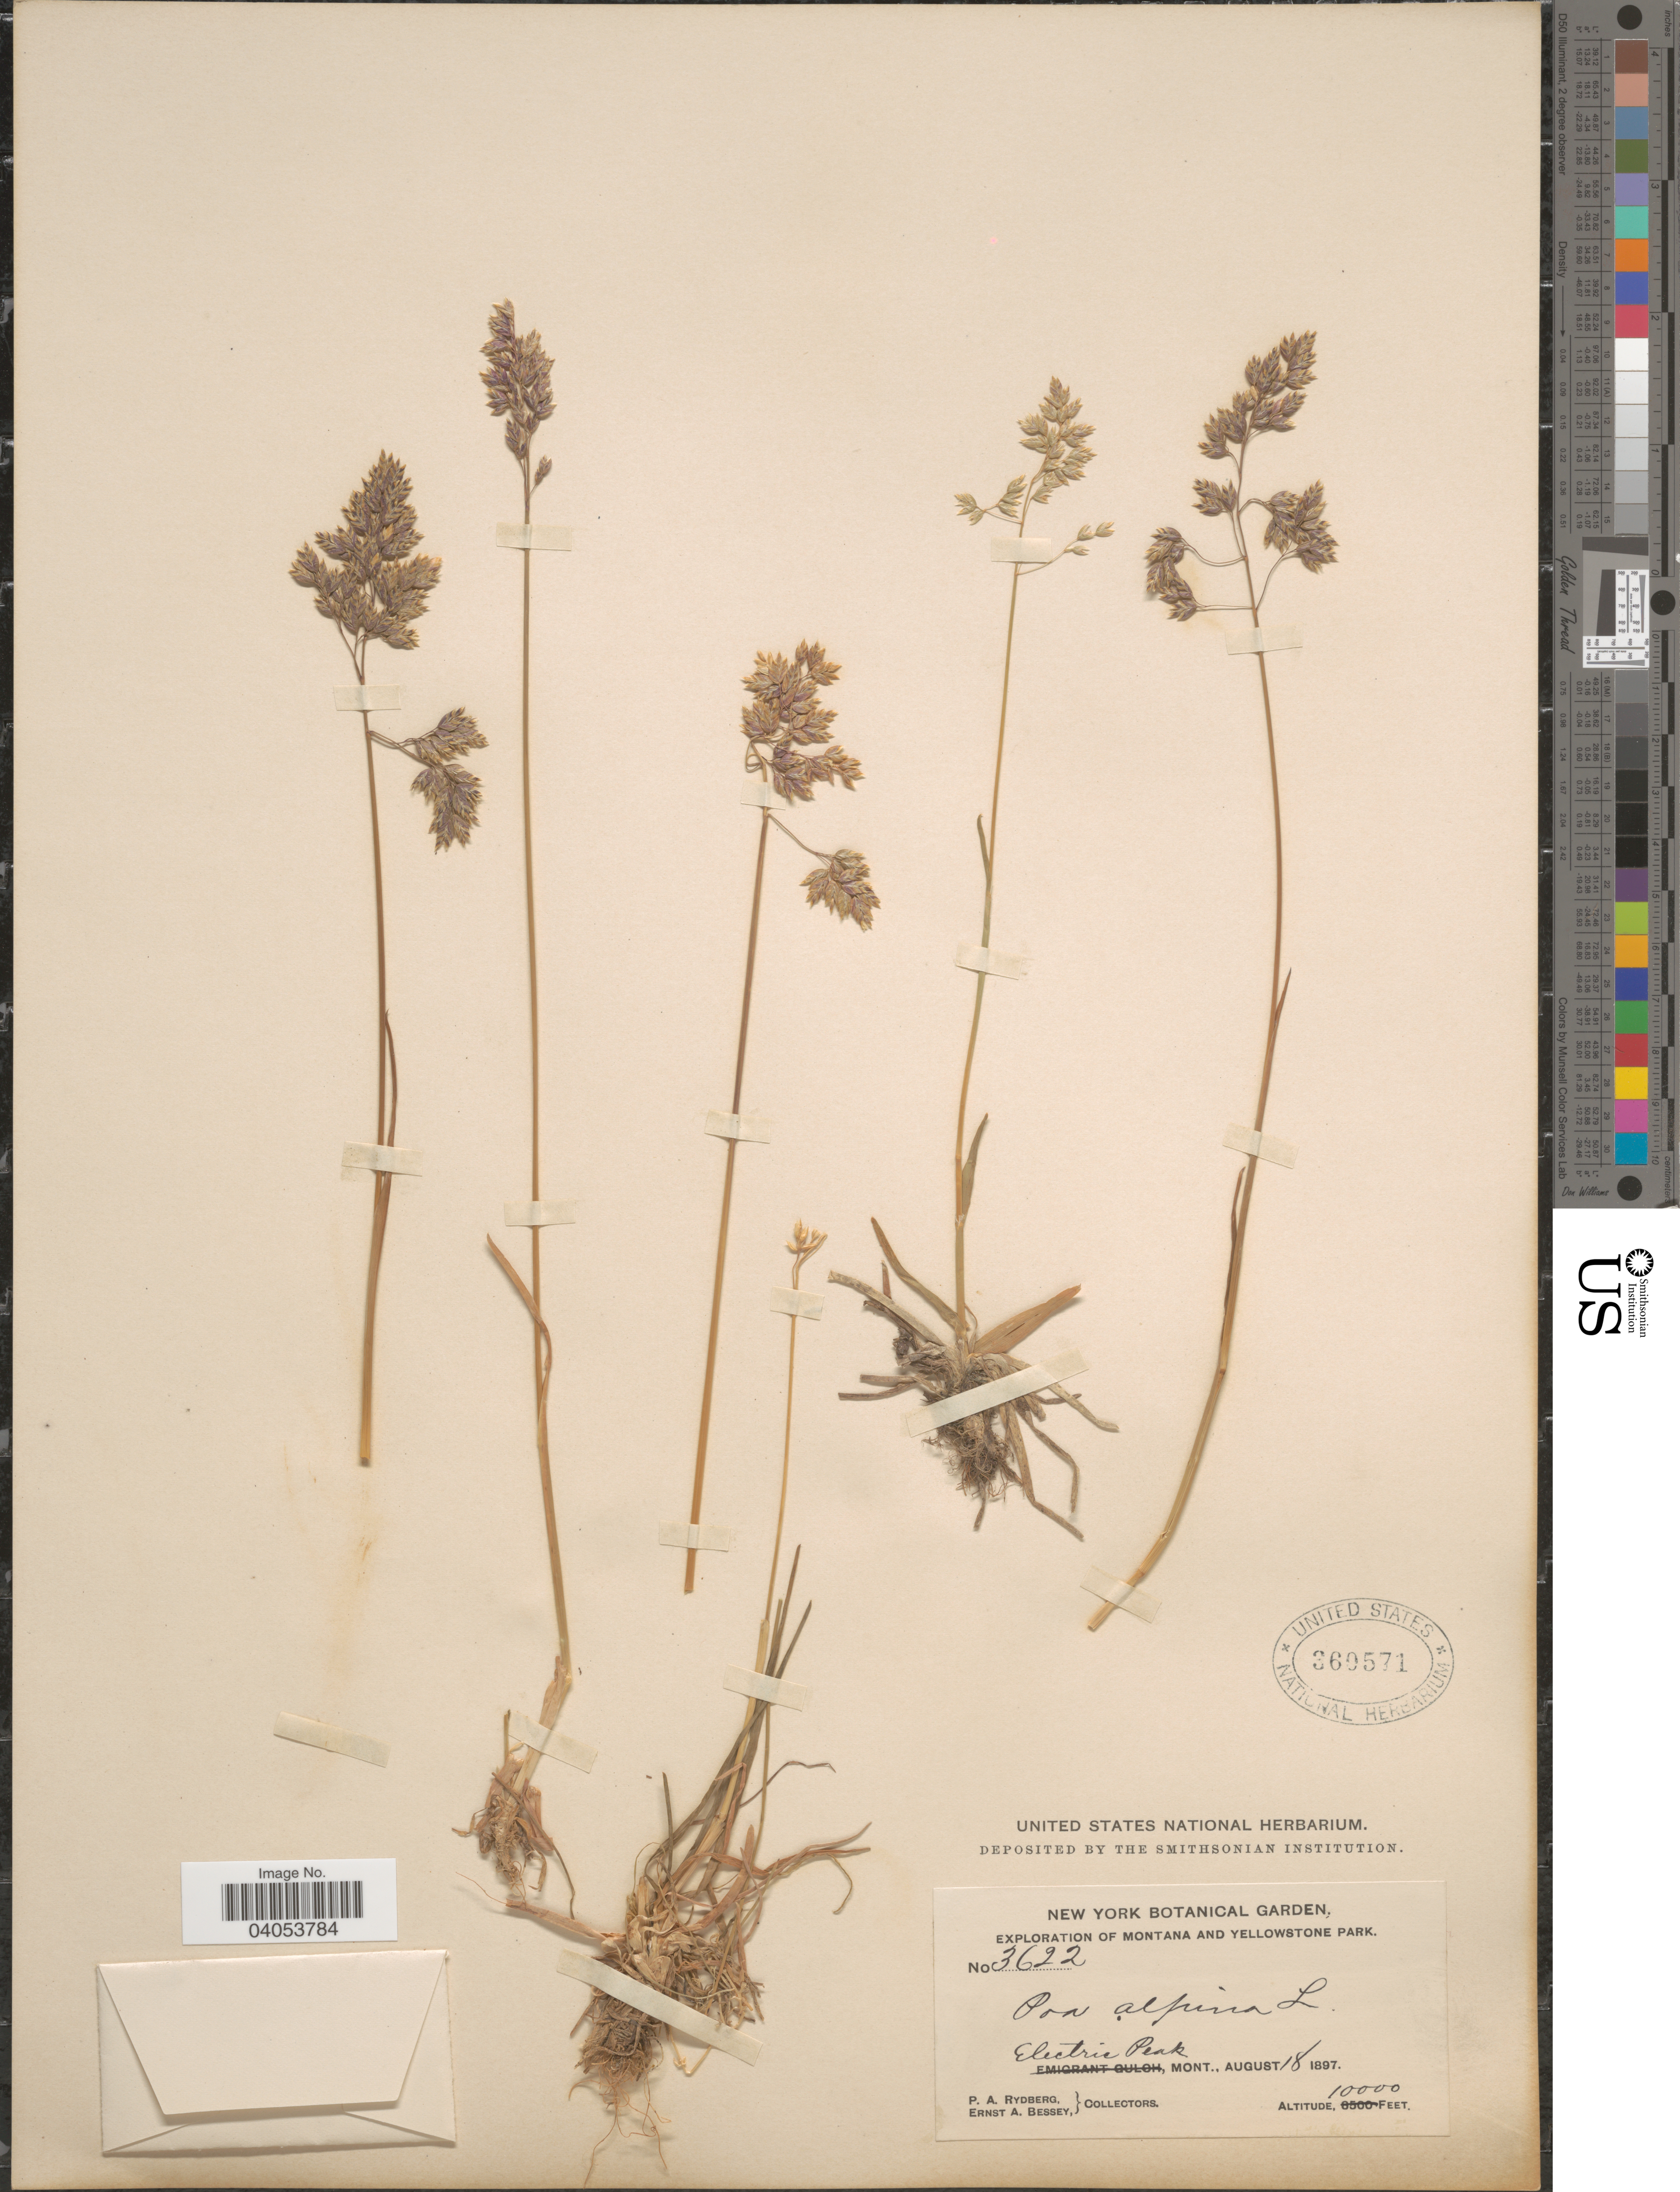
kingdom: Plantae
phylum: Tracheophyta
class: Liliopsida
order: Poales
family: Poaceae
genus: Poa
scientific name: Poa alpina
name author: L.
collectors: P. A. Rydberg & E. A. Bessey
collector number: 3622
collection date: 1897-08-18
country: United States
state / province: Montana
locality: Yellowstone Park. Electric Peak.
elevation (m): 3048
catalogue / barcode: US 360571